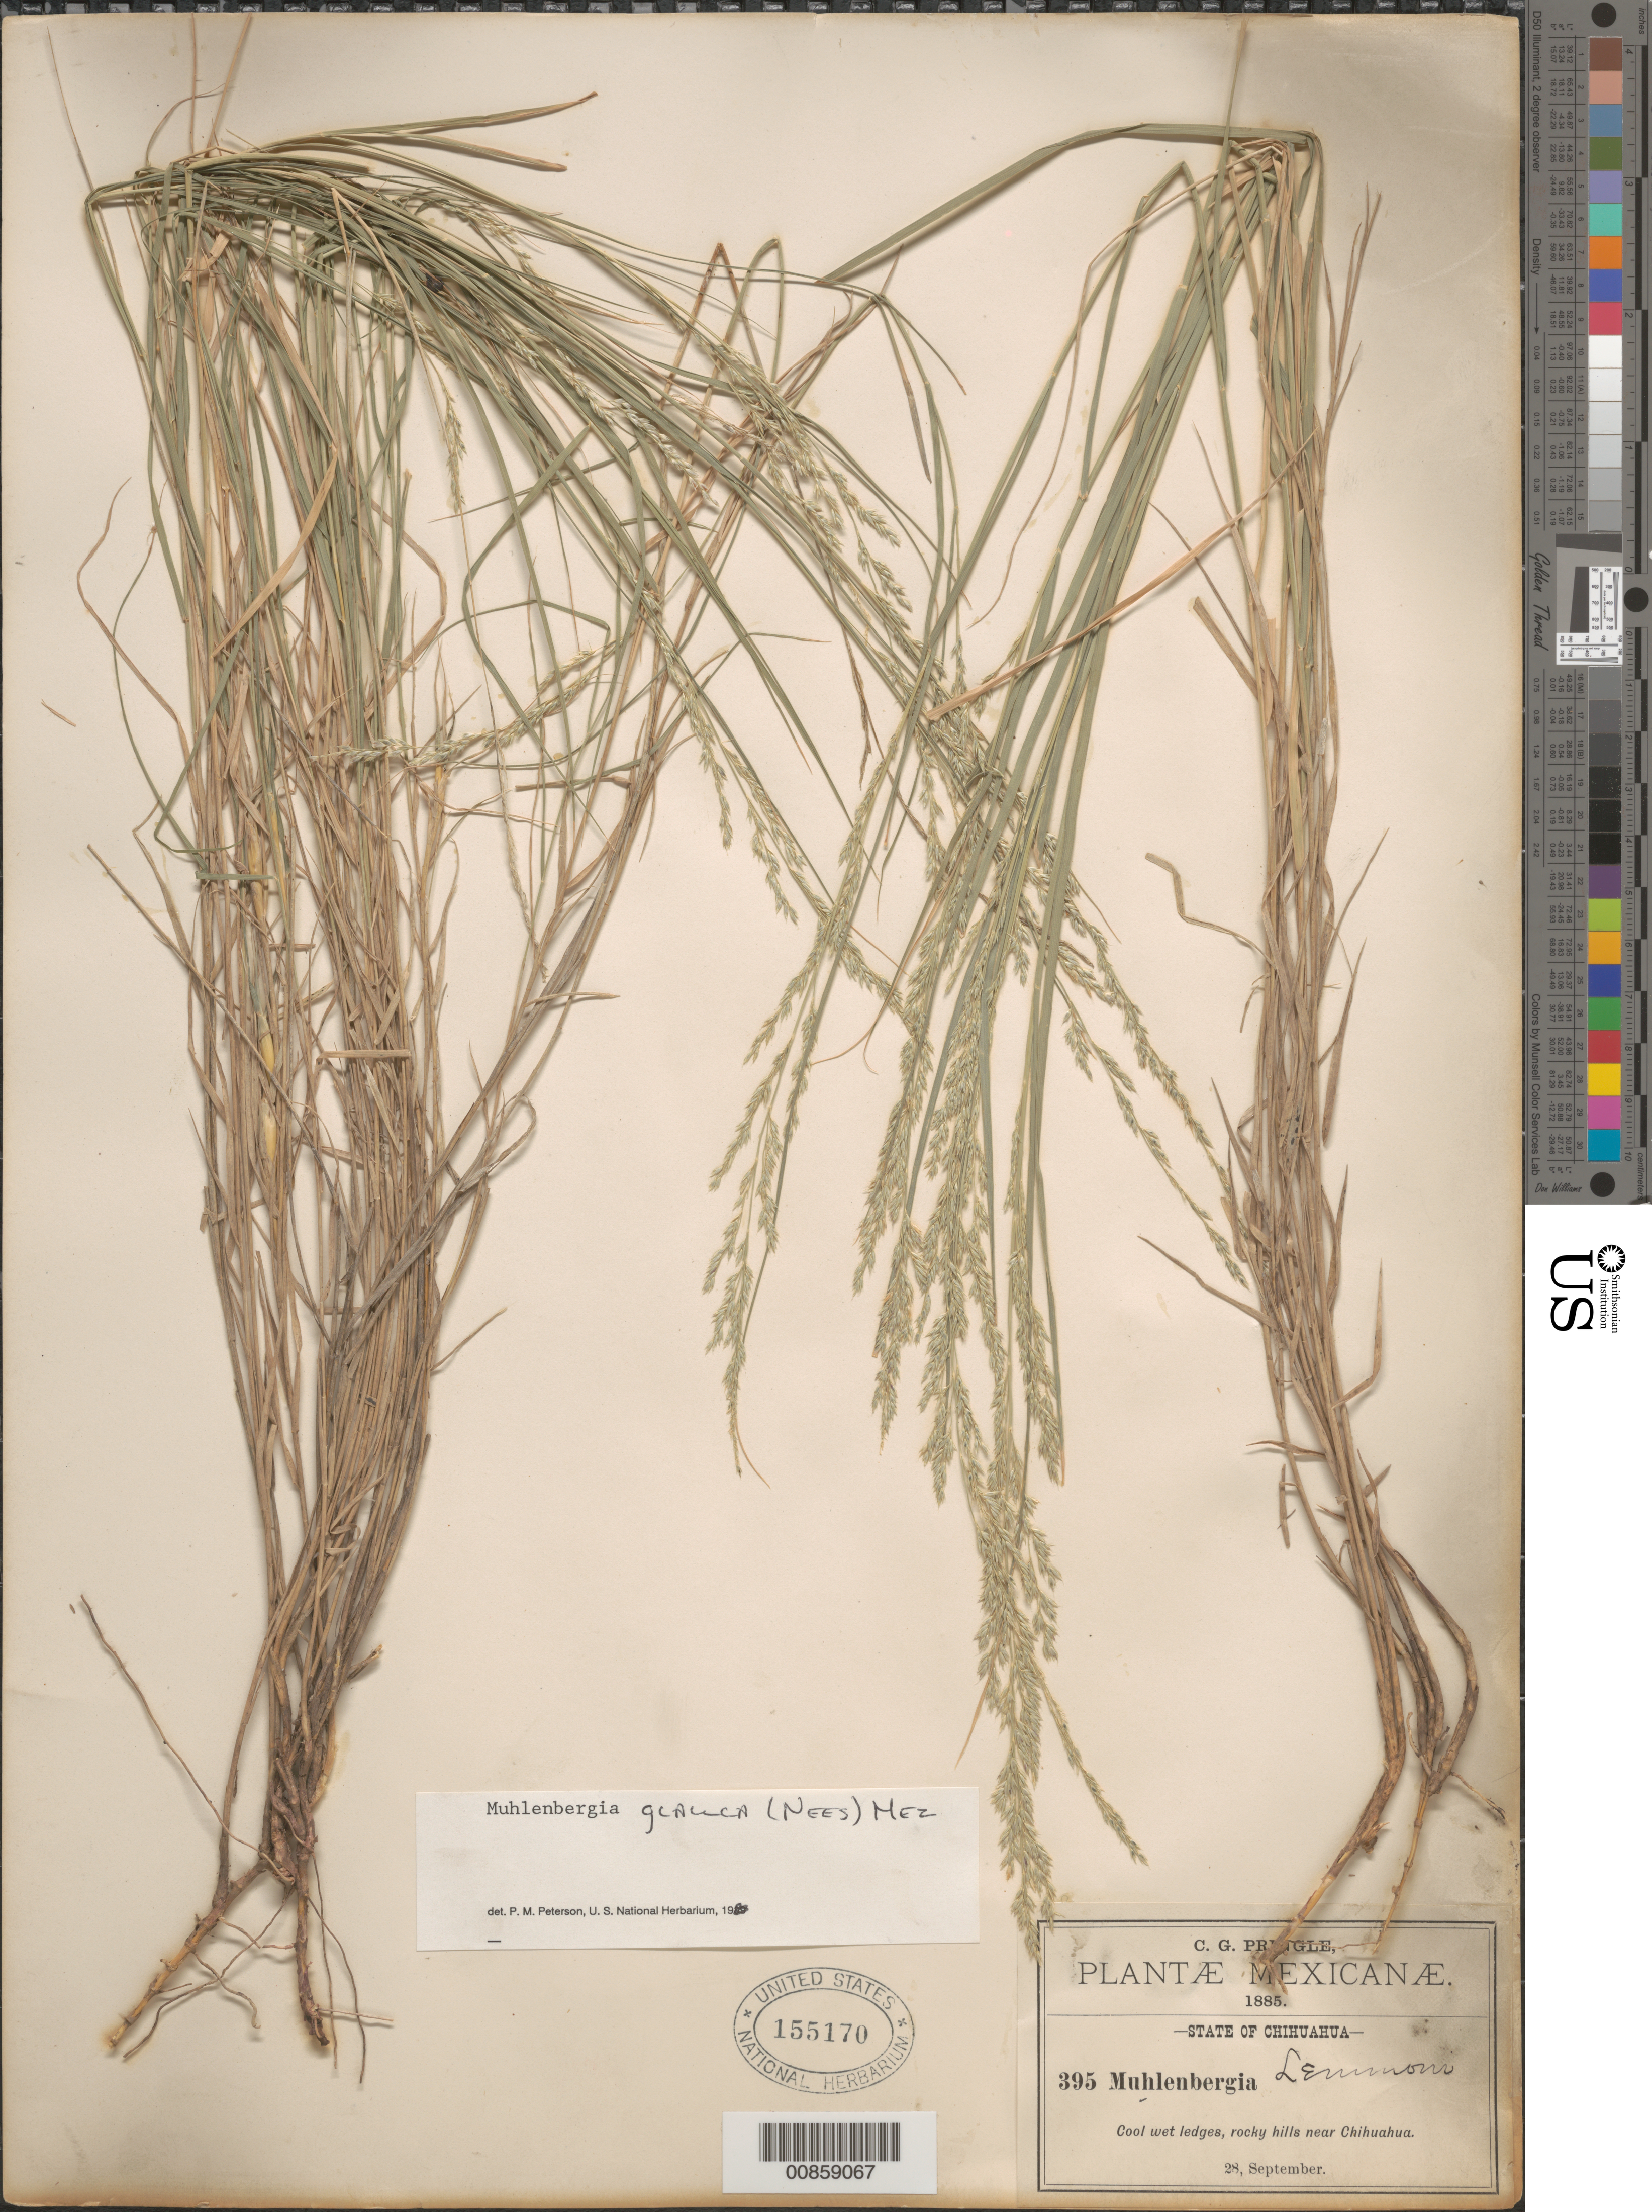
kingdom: Plantae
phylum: Tracheophyta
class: Liliopsida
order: Poales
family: Poaceae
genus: Muhlenbergia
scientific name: Muhlenbergia glauca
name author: (Nees) Mez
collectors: C. G. Pringle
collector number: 395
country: Mexico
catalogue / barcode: US 155170